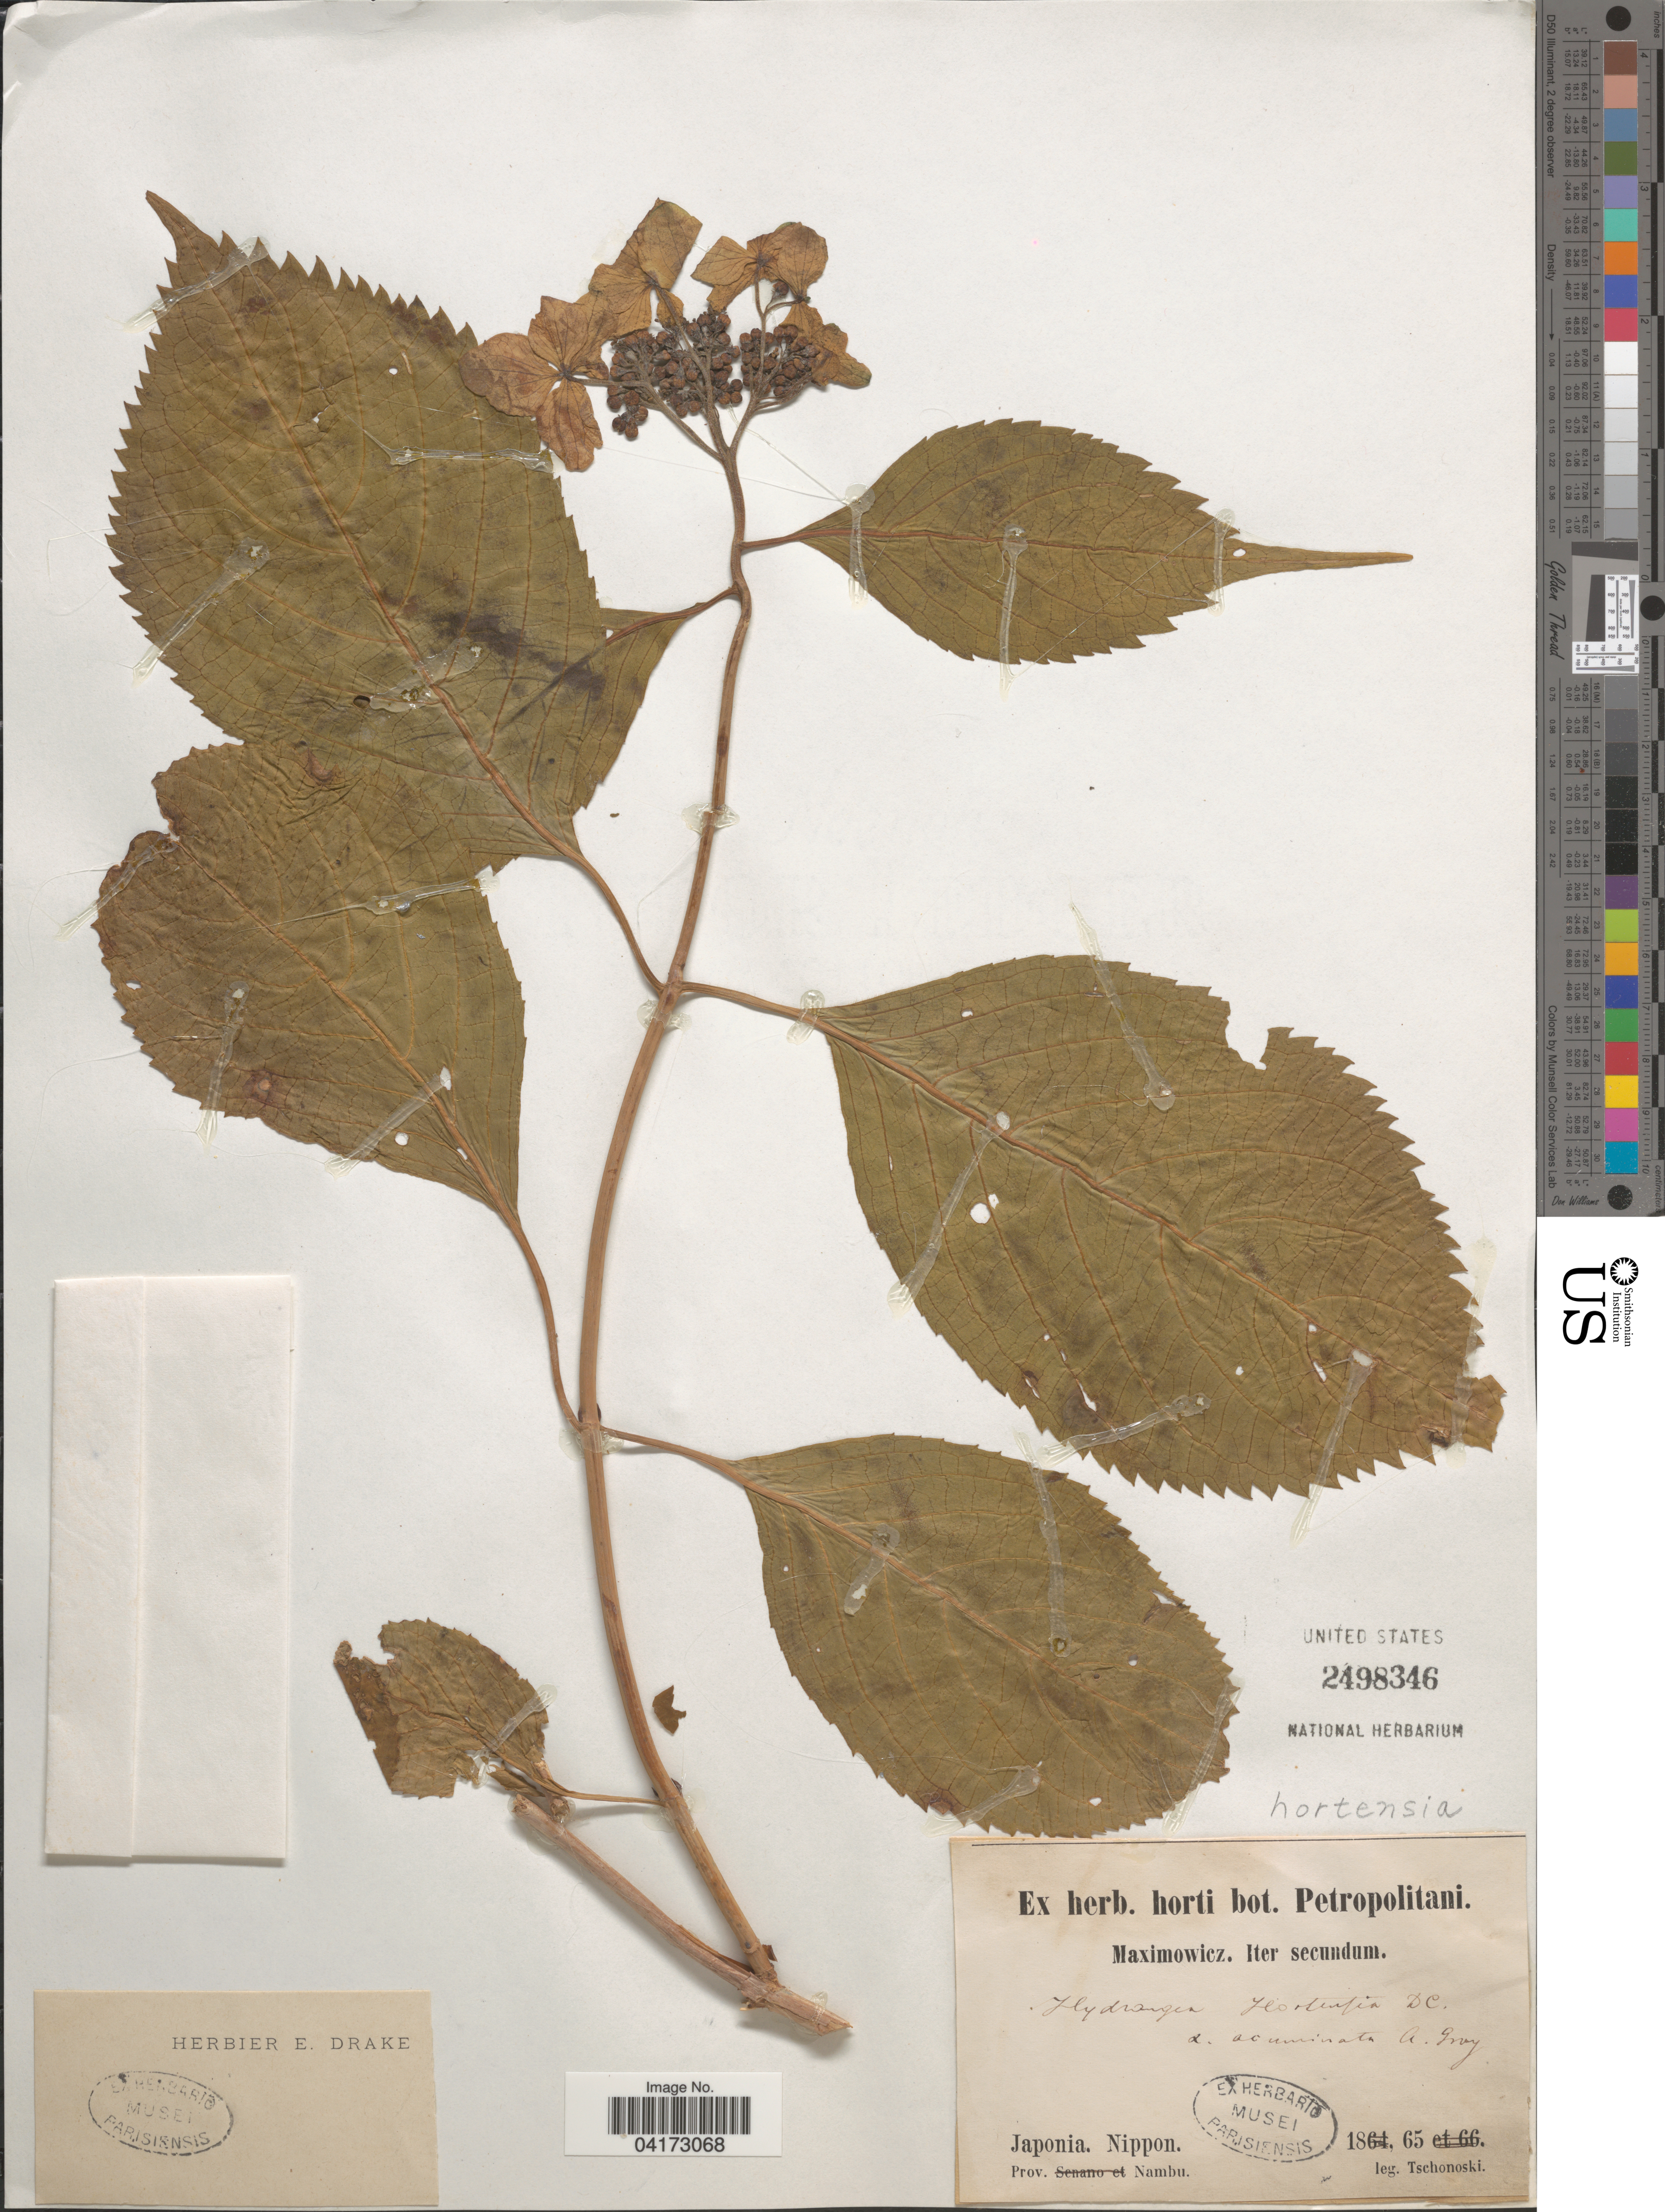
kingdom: Plantae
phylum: Tracheophyta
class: Magnoliopsida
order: Cornales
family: Hydrangeaceae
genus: Hydrangea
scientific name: Hydrangea hortensia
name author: Siebold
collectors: -. Tschonoski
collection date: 1865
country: Japan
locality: Japonia. Nippon. Prov. Nambu.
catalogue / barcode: US 2498346